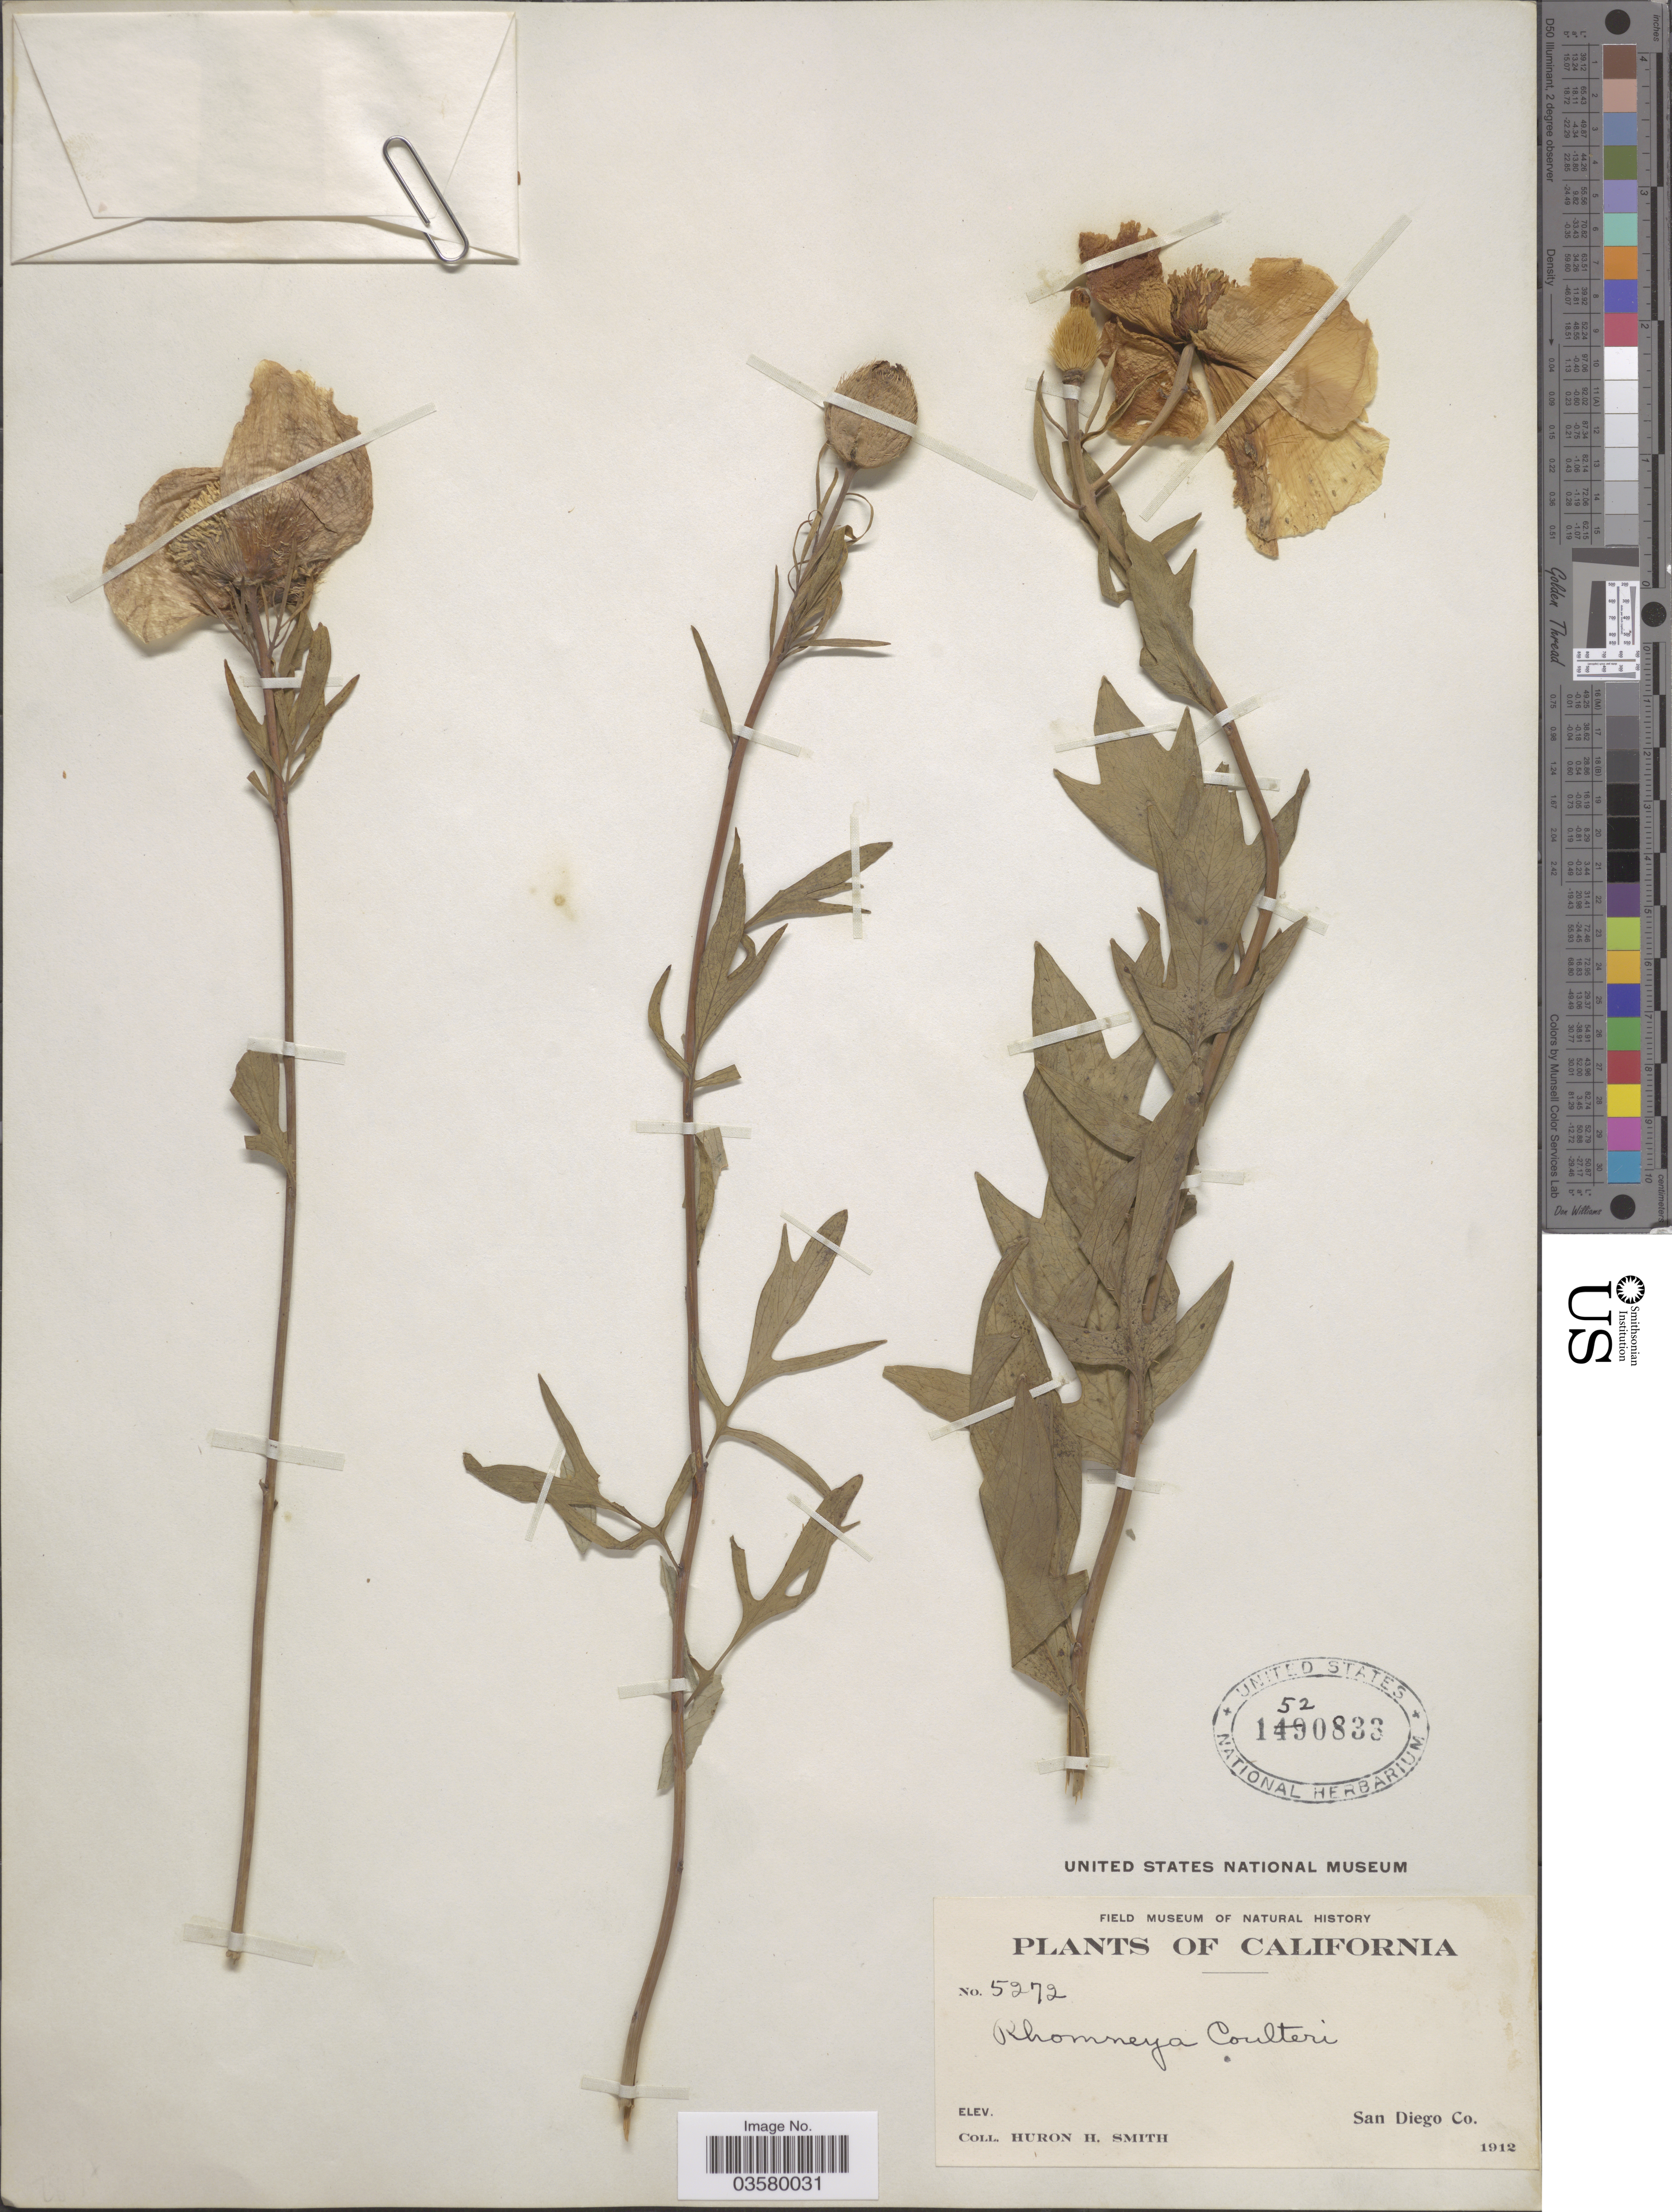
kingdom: Plantae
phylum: Tracheophyta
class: Magnoliopsida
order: Ranunculales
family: Papaveraceae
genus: Romneya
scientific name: Romneya coulteri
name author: Harv.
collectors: Huron H. Smith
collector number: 5272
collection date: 1912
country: United States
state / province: California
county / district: San Diego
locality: San Diego Co.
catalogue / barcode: US 1520833